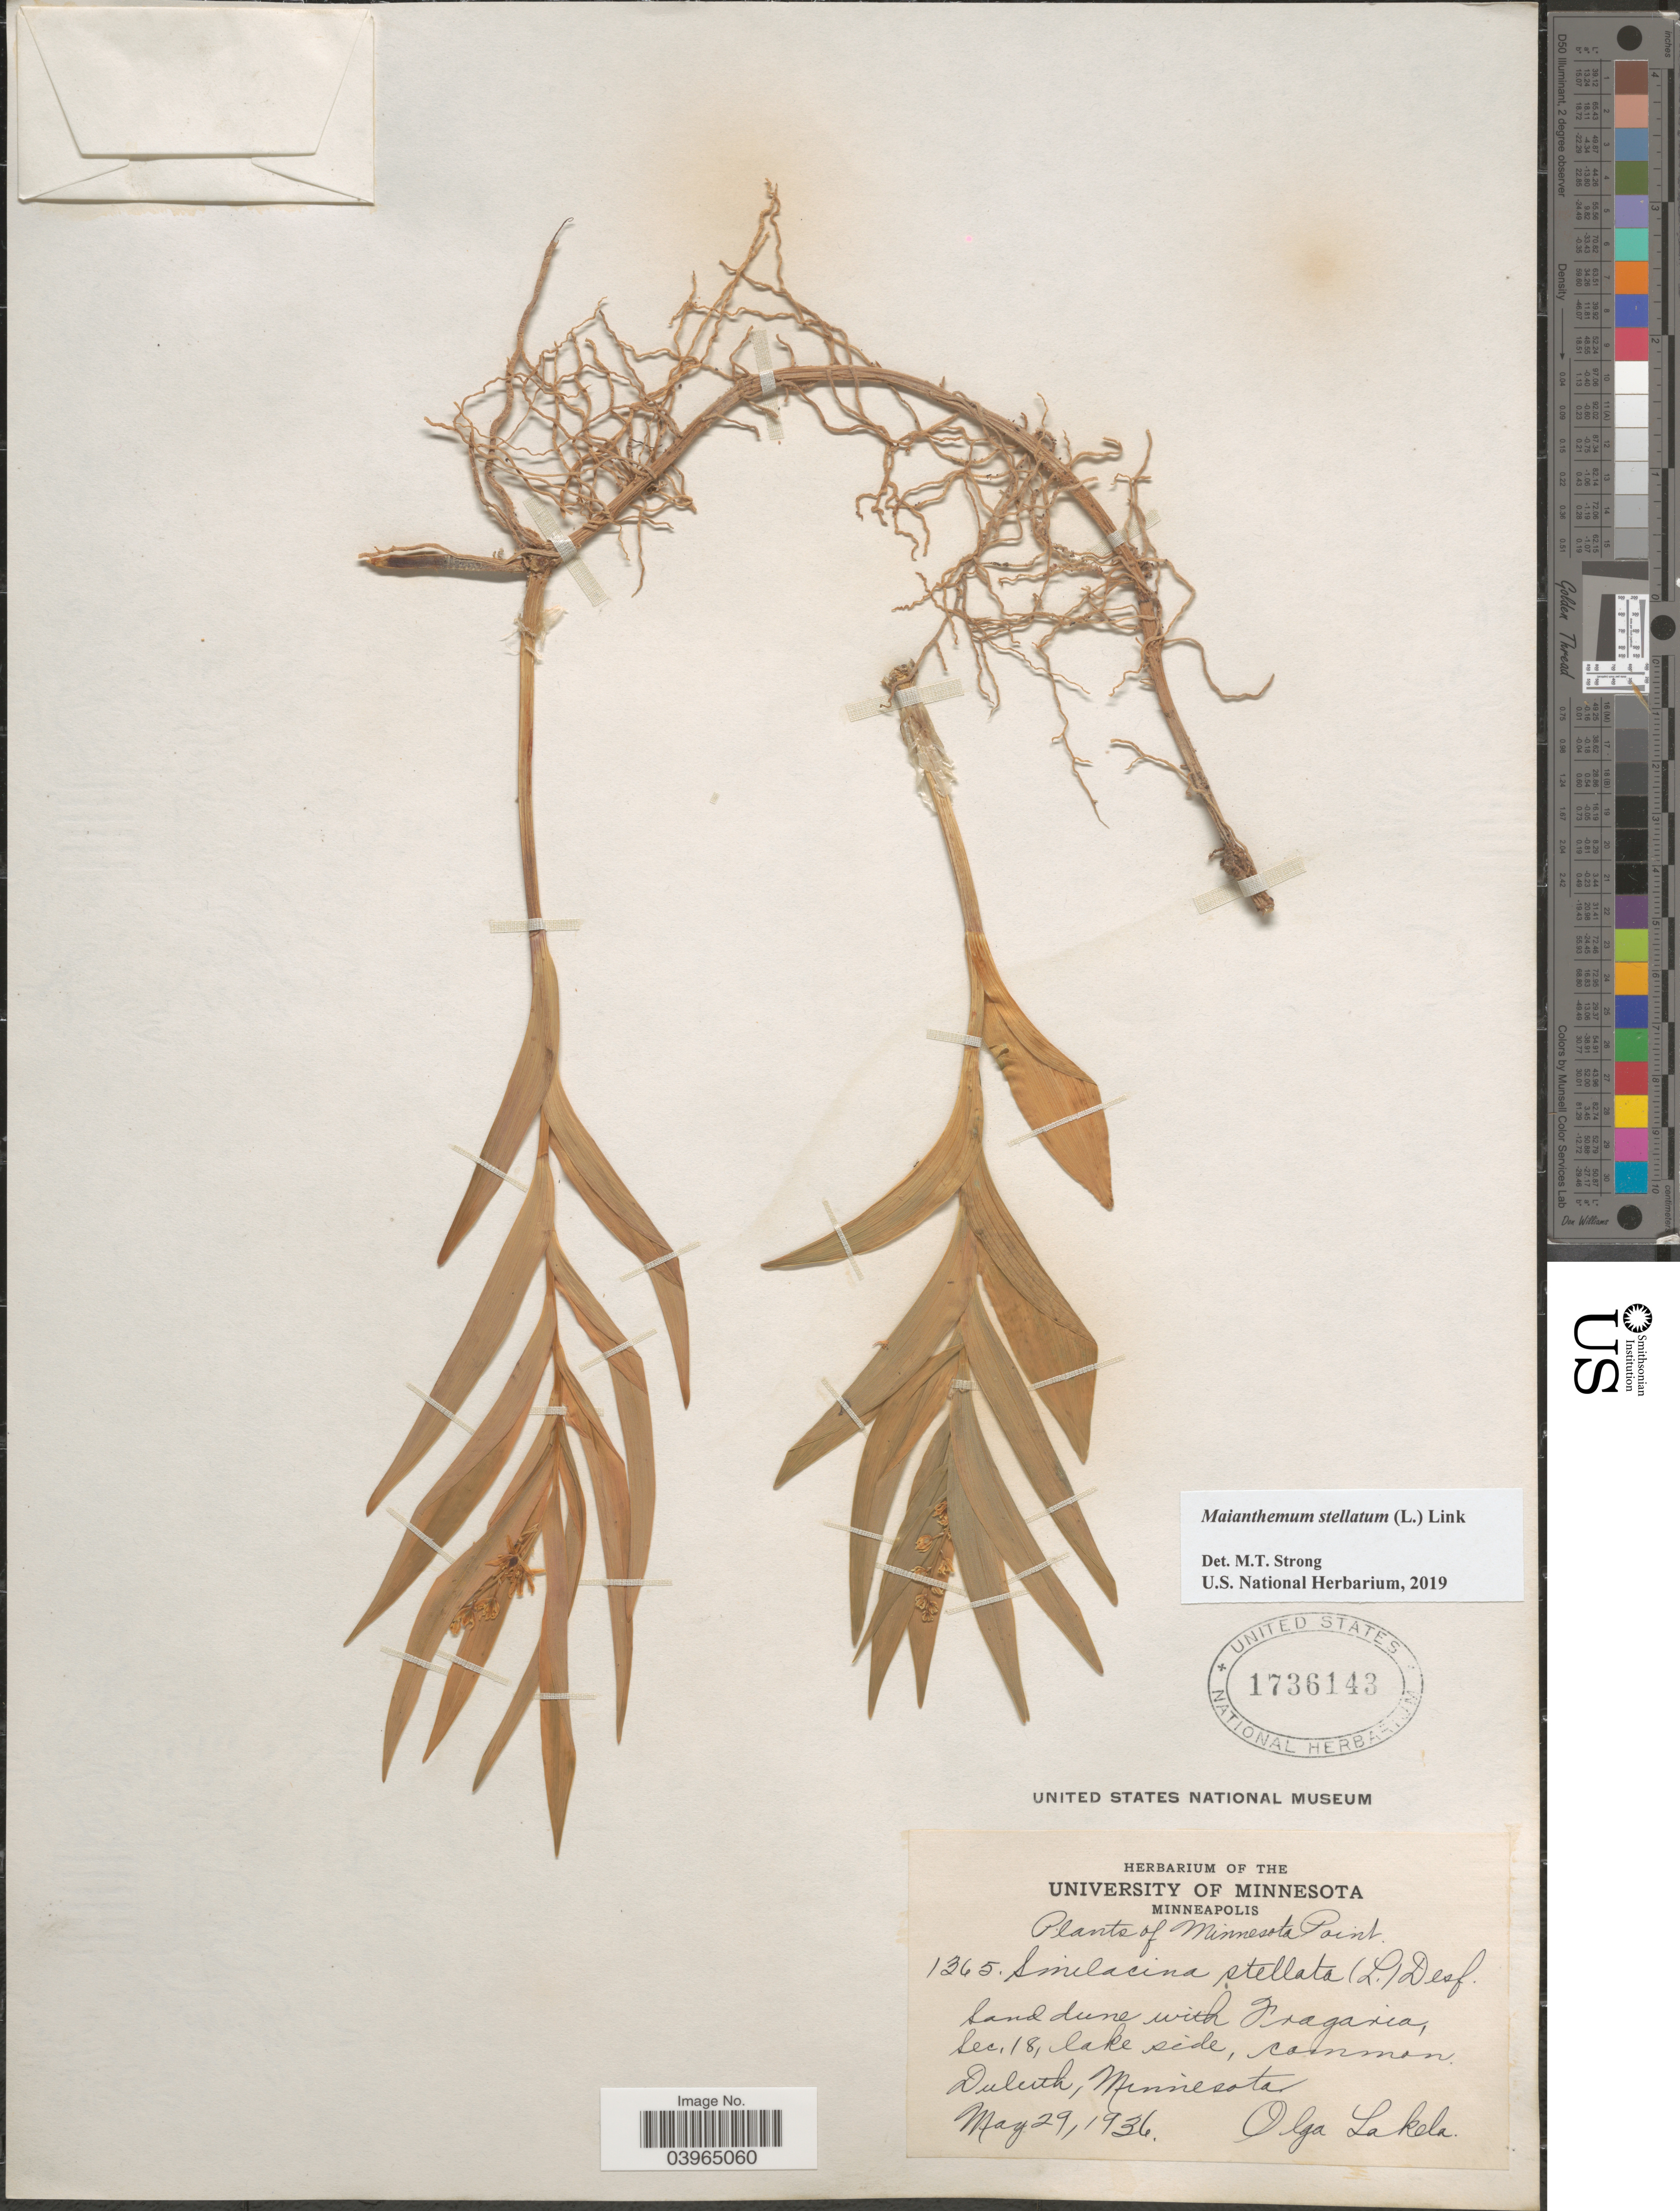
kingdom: Plantae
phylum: Tracheophyta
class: Liliopsida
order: Asparagales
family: Asparagaceae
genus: Maianthemum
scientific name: Maianthemum stellatum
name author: (L.) Link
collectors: O. K. Lakela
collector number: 1365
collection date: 1936-05-29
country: United States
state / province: Minnesota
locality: Minnesota Point. Sand dune, Sec. 18, lake side, Duluth.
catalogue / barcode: US 1736143